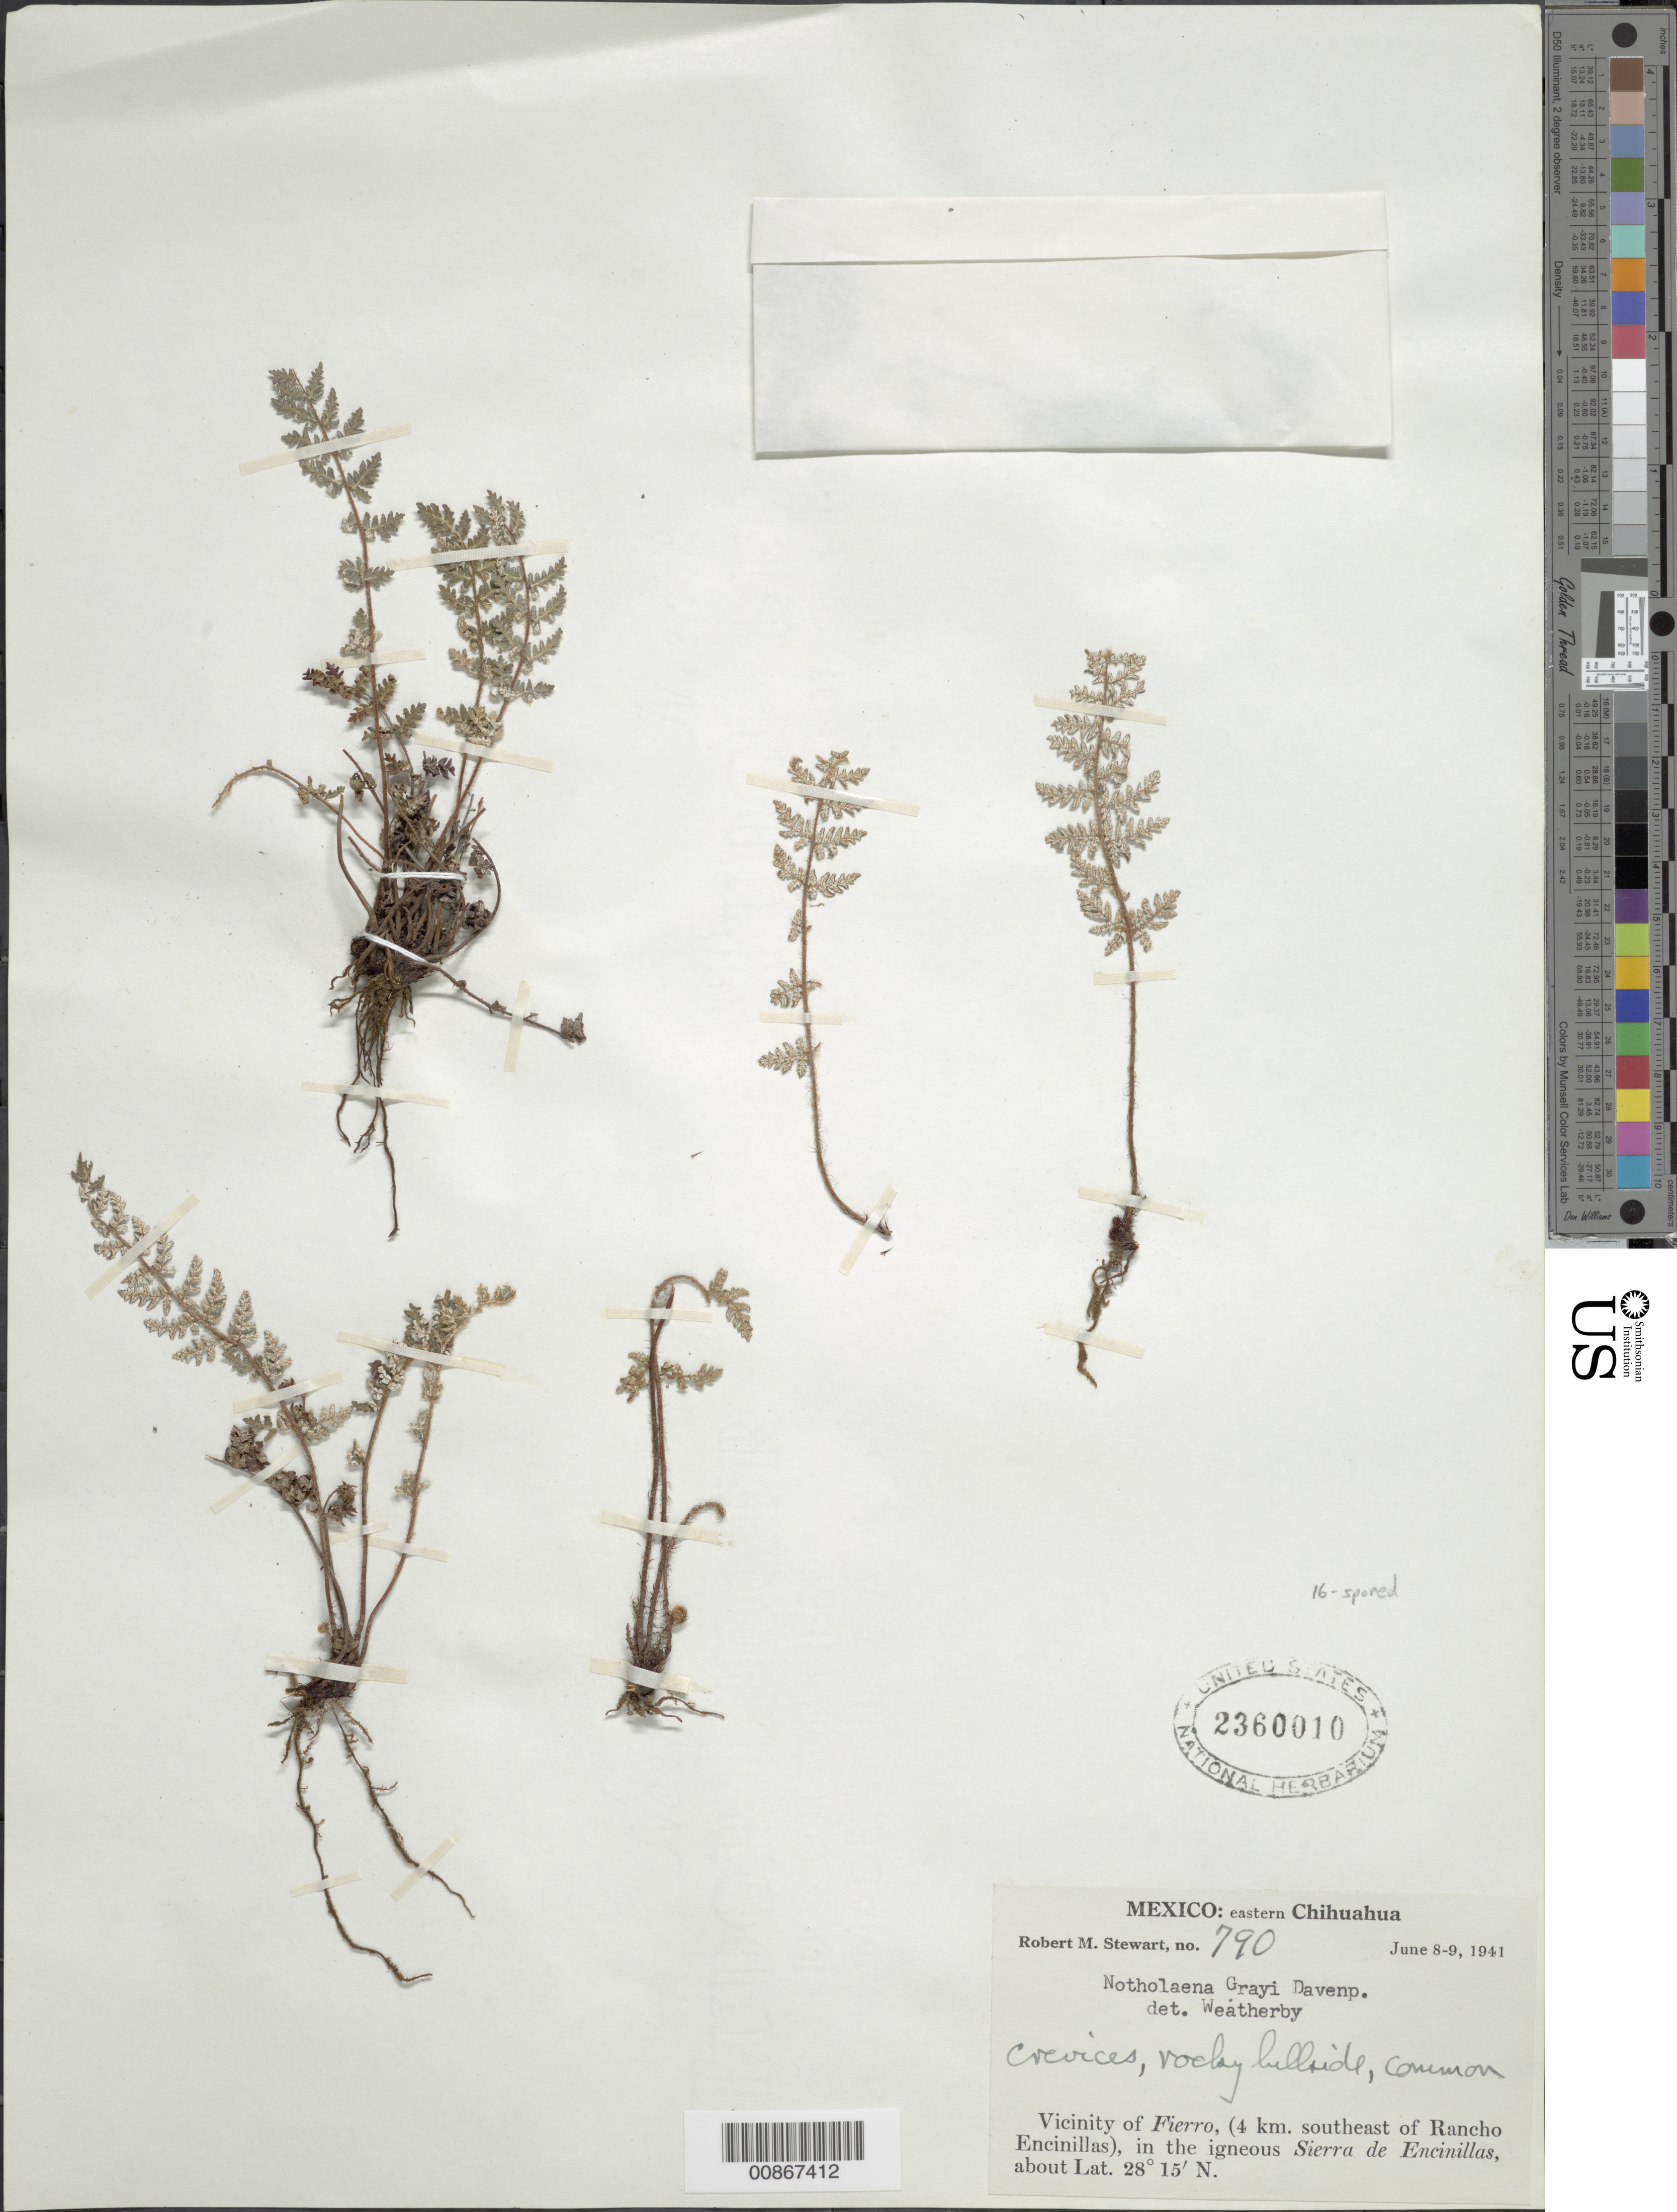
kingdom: Plantae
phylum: Tracheophyta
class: Polypodiopsida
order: Polypodiales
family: Pteridaceae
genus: Notholaena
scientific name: Notholaena grayi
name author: Davenp.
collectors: R. M. Stewart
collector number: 790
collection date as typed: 08 Jun 1941 to 09 Jun 1941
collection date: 1941-06-08/1941-06-09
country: Mexico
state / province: Chihuahua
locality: Vicinity of Fierro (4 km southeast of Rancho Encinillas). In the igneous Sierra de Encinillas, Eastern Chihuahua.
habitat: Crevices, rocky hillside. Igneous Sierra.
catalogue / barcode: US 2360010